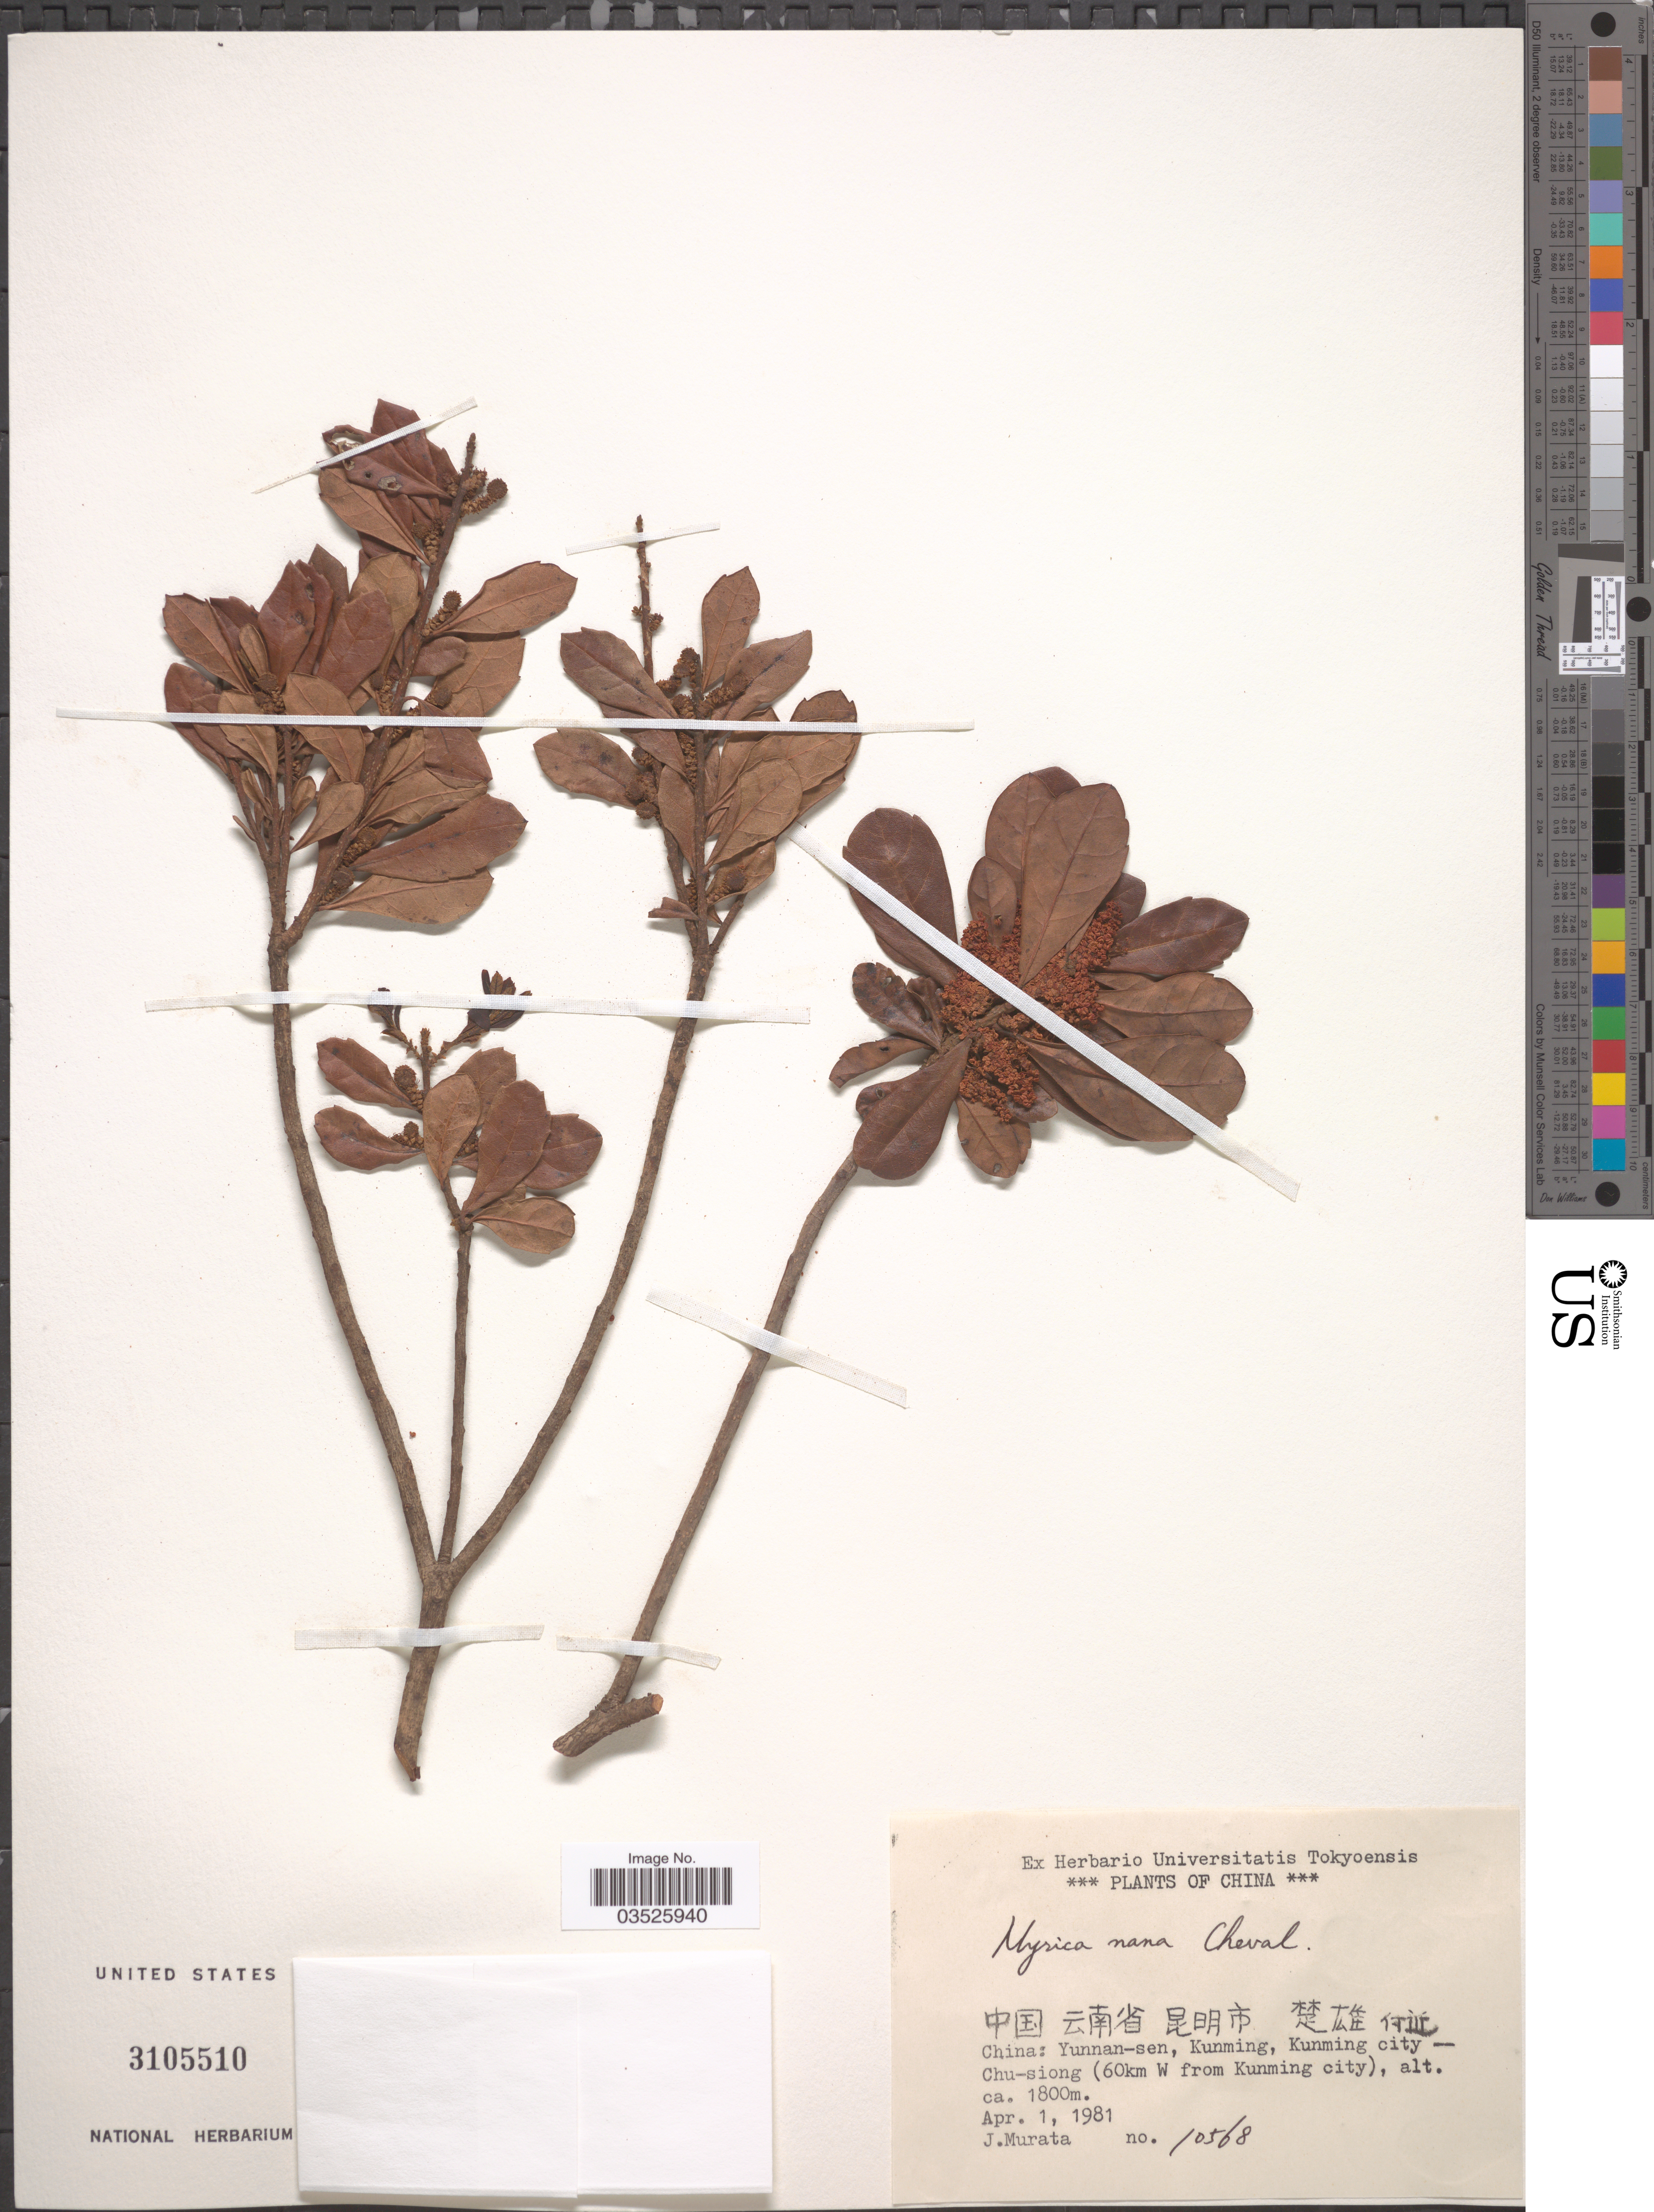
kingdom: Plantae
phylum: Tracheophyta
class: Magnoliopsida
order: Fagales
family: Myricaceae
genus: Morella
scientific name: Morella nana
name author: (A. Chev.) J. Herb.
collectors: J. Murata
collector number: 10568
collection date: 1981-04-01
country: China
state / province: Yunnan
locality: Yunnan-sen, Kunming, Kunming city -- Chu-siong (60km W from Kunming city).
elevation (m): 1800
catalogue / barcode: US 3105510